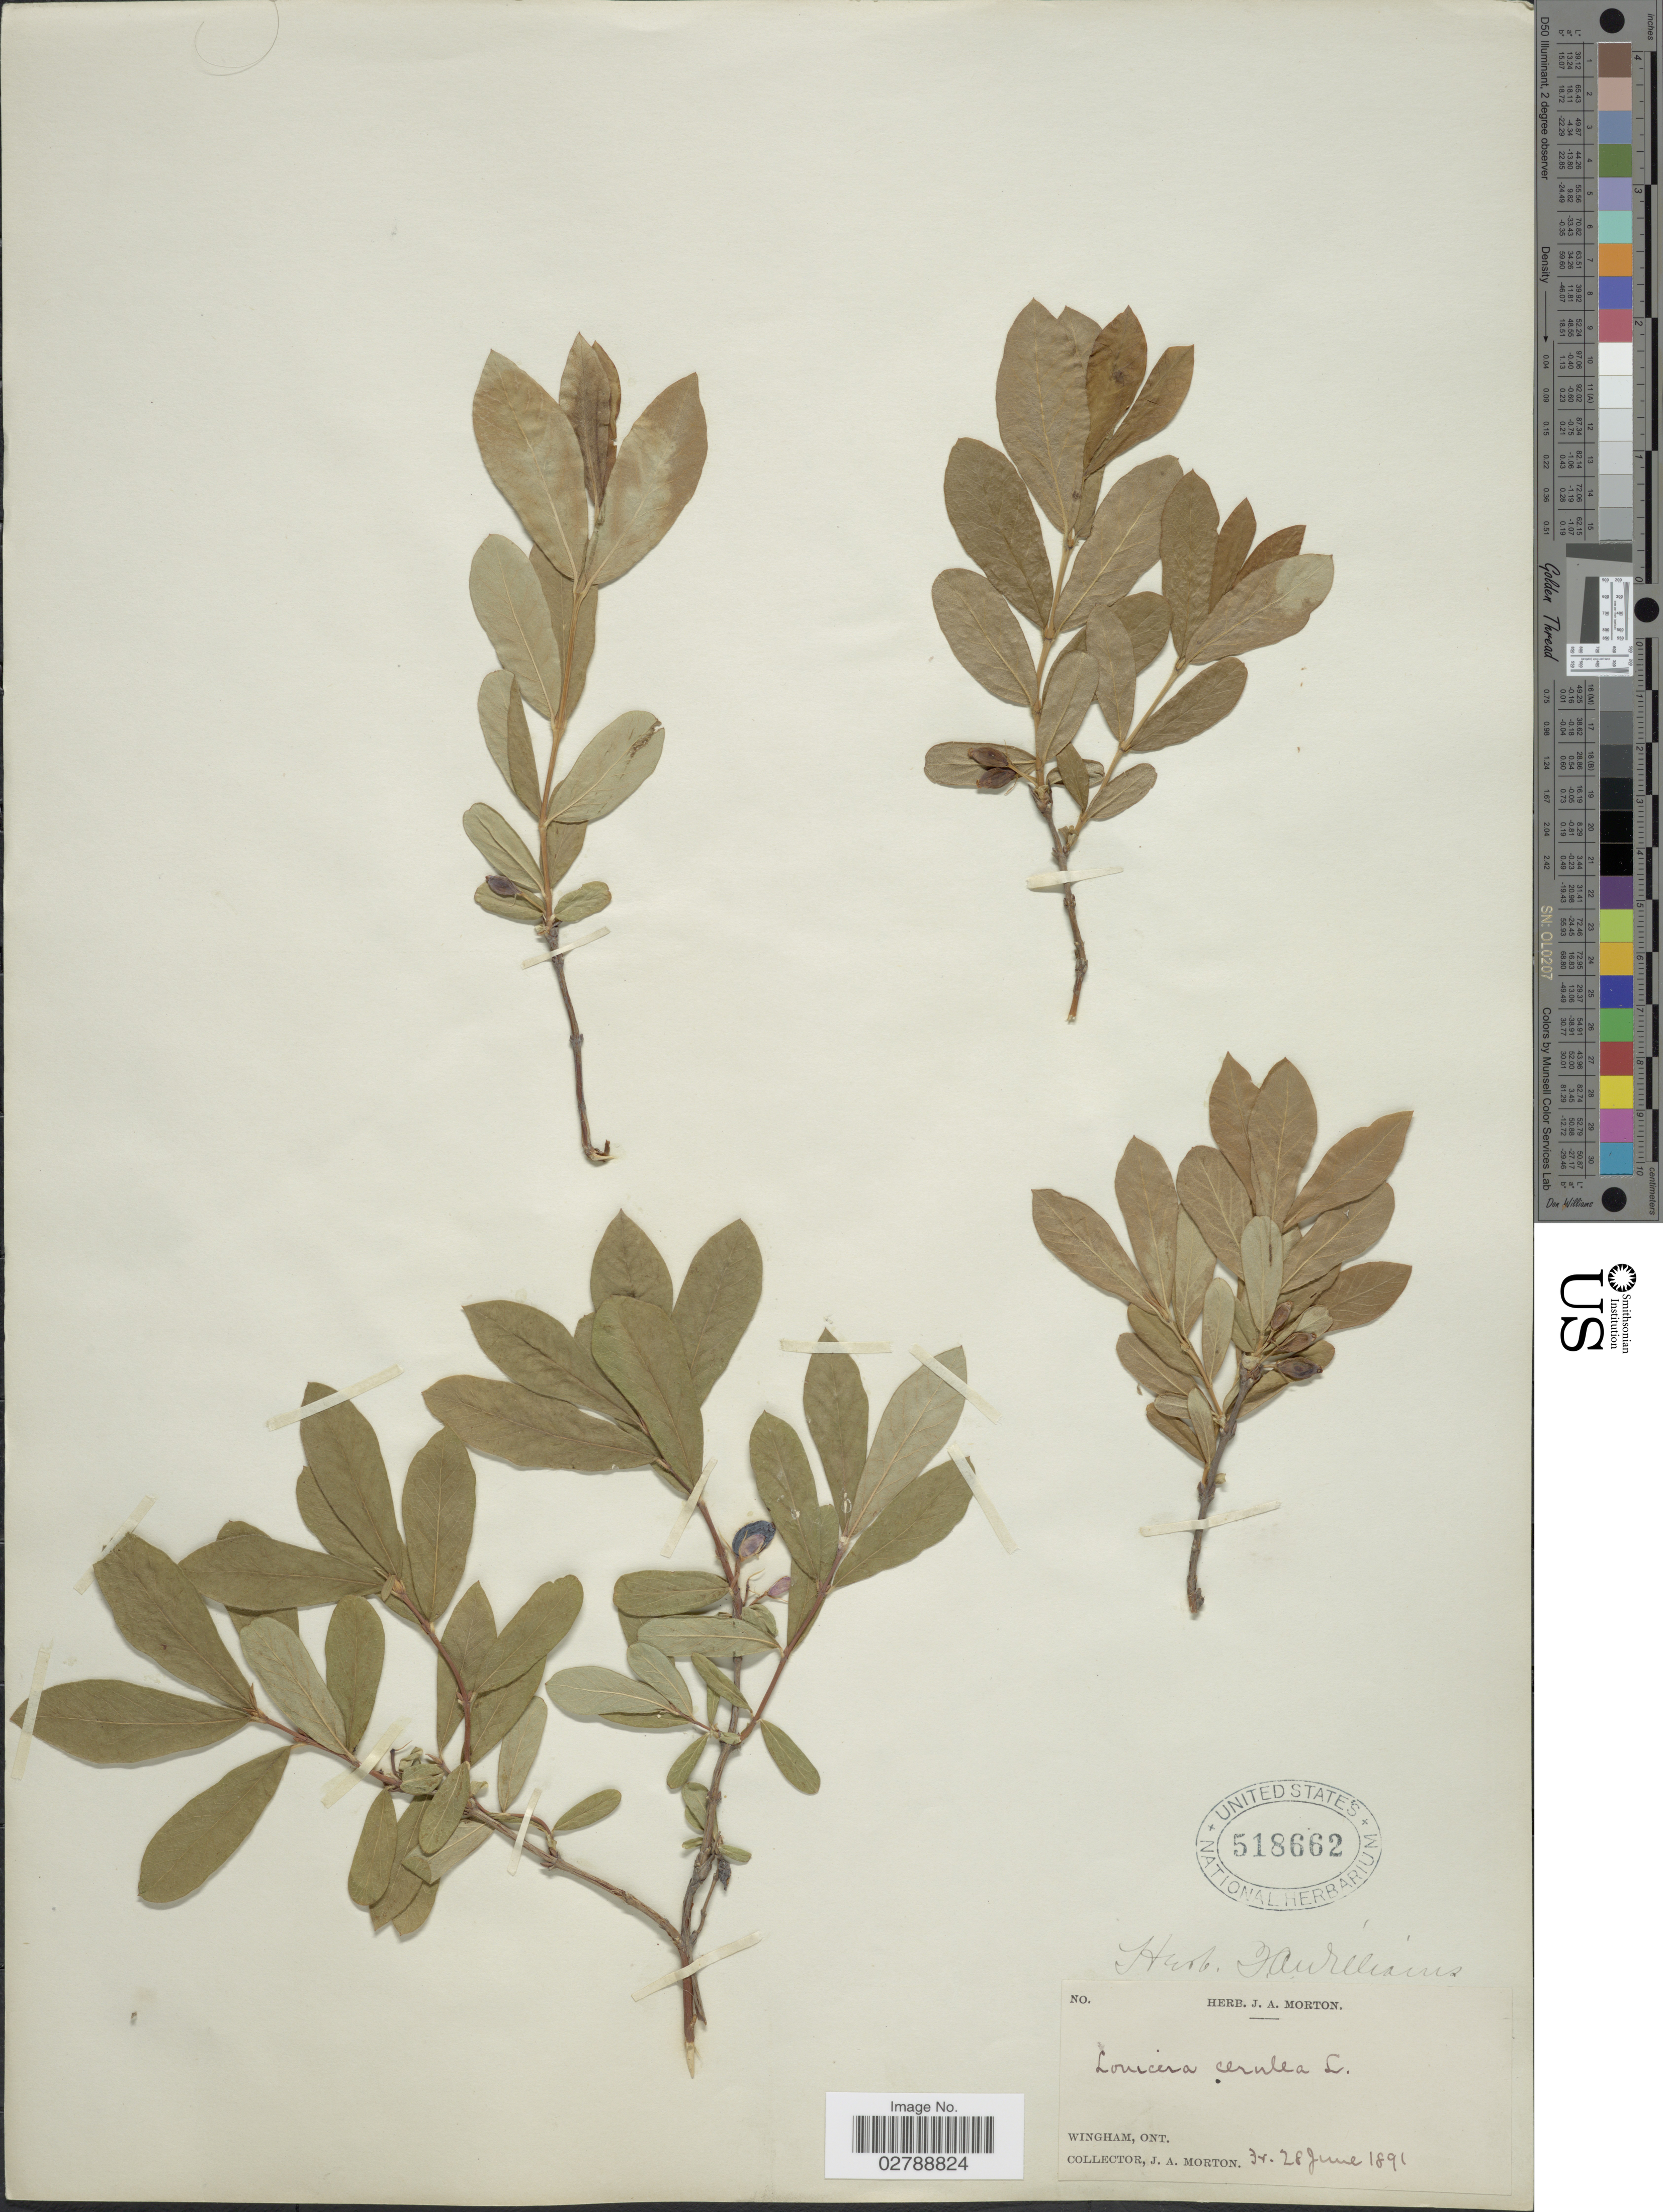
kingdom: Plantae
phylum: Tracheophyta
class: Magnoliopsida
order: Dipsacales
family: Caprifoliaceae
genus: Lonicera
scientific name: Lonicera caerulea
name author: L.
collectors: J. A. Morton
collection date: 1891-06-28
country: Canada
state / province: Ontario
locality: Wingham, Ont.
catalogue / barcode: US 518662